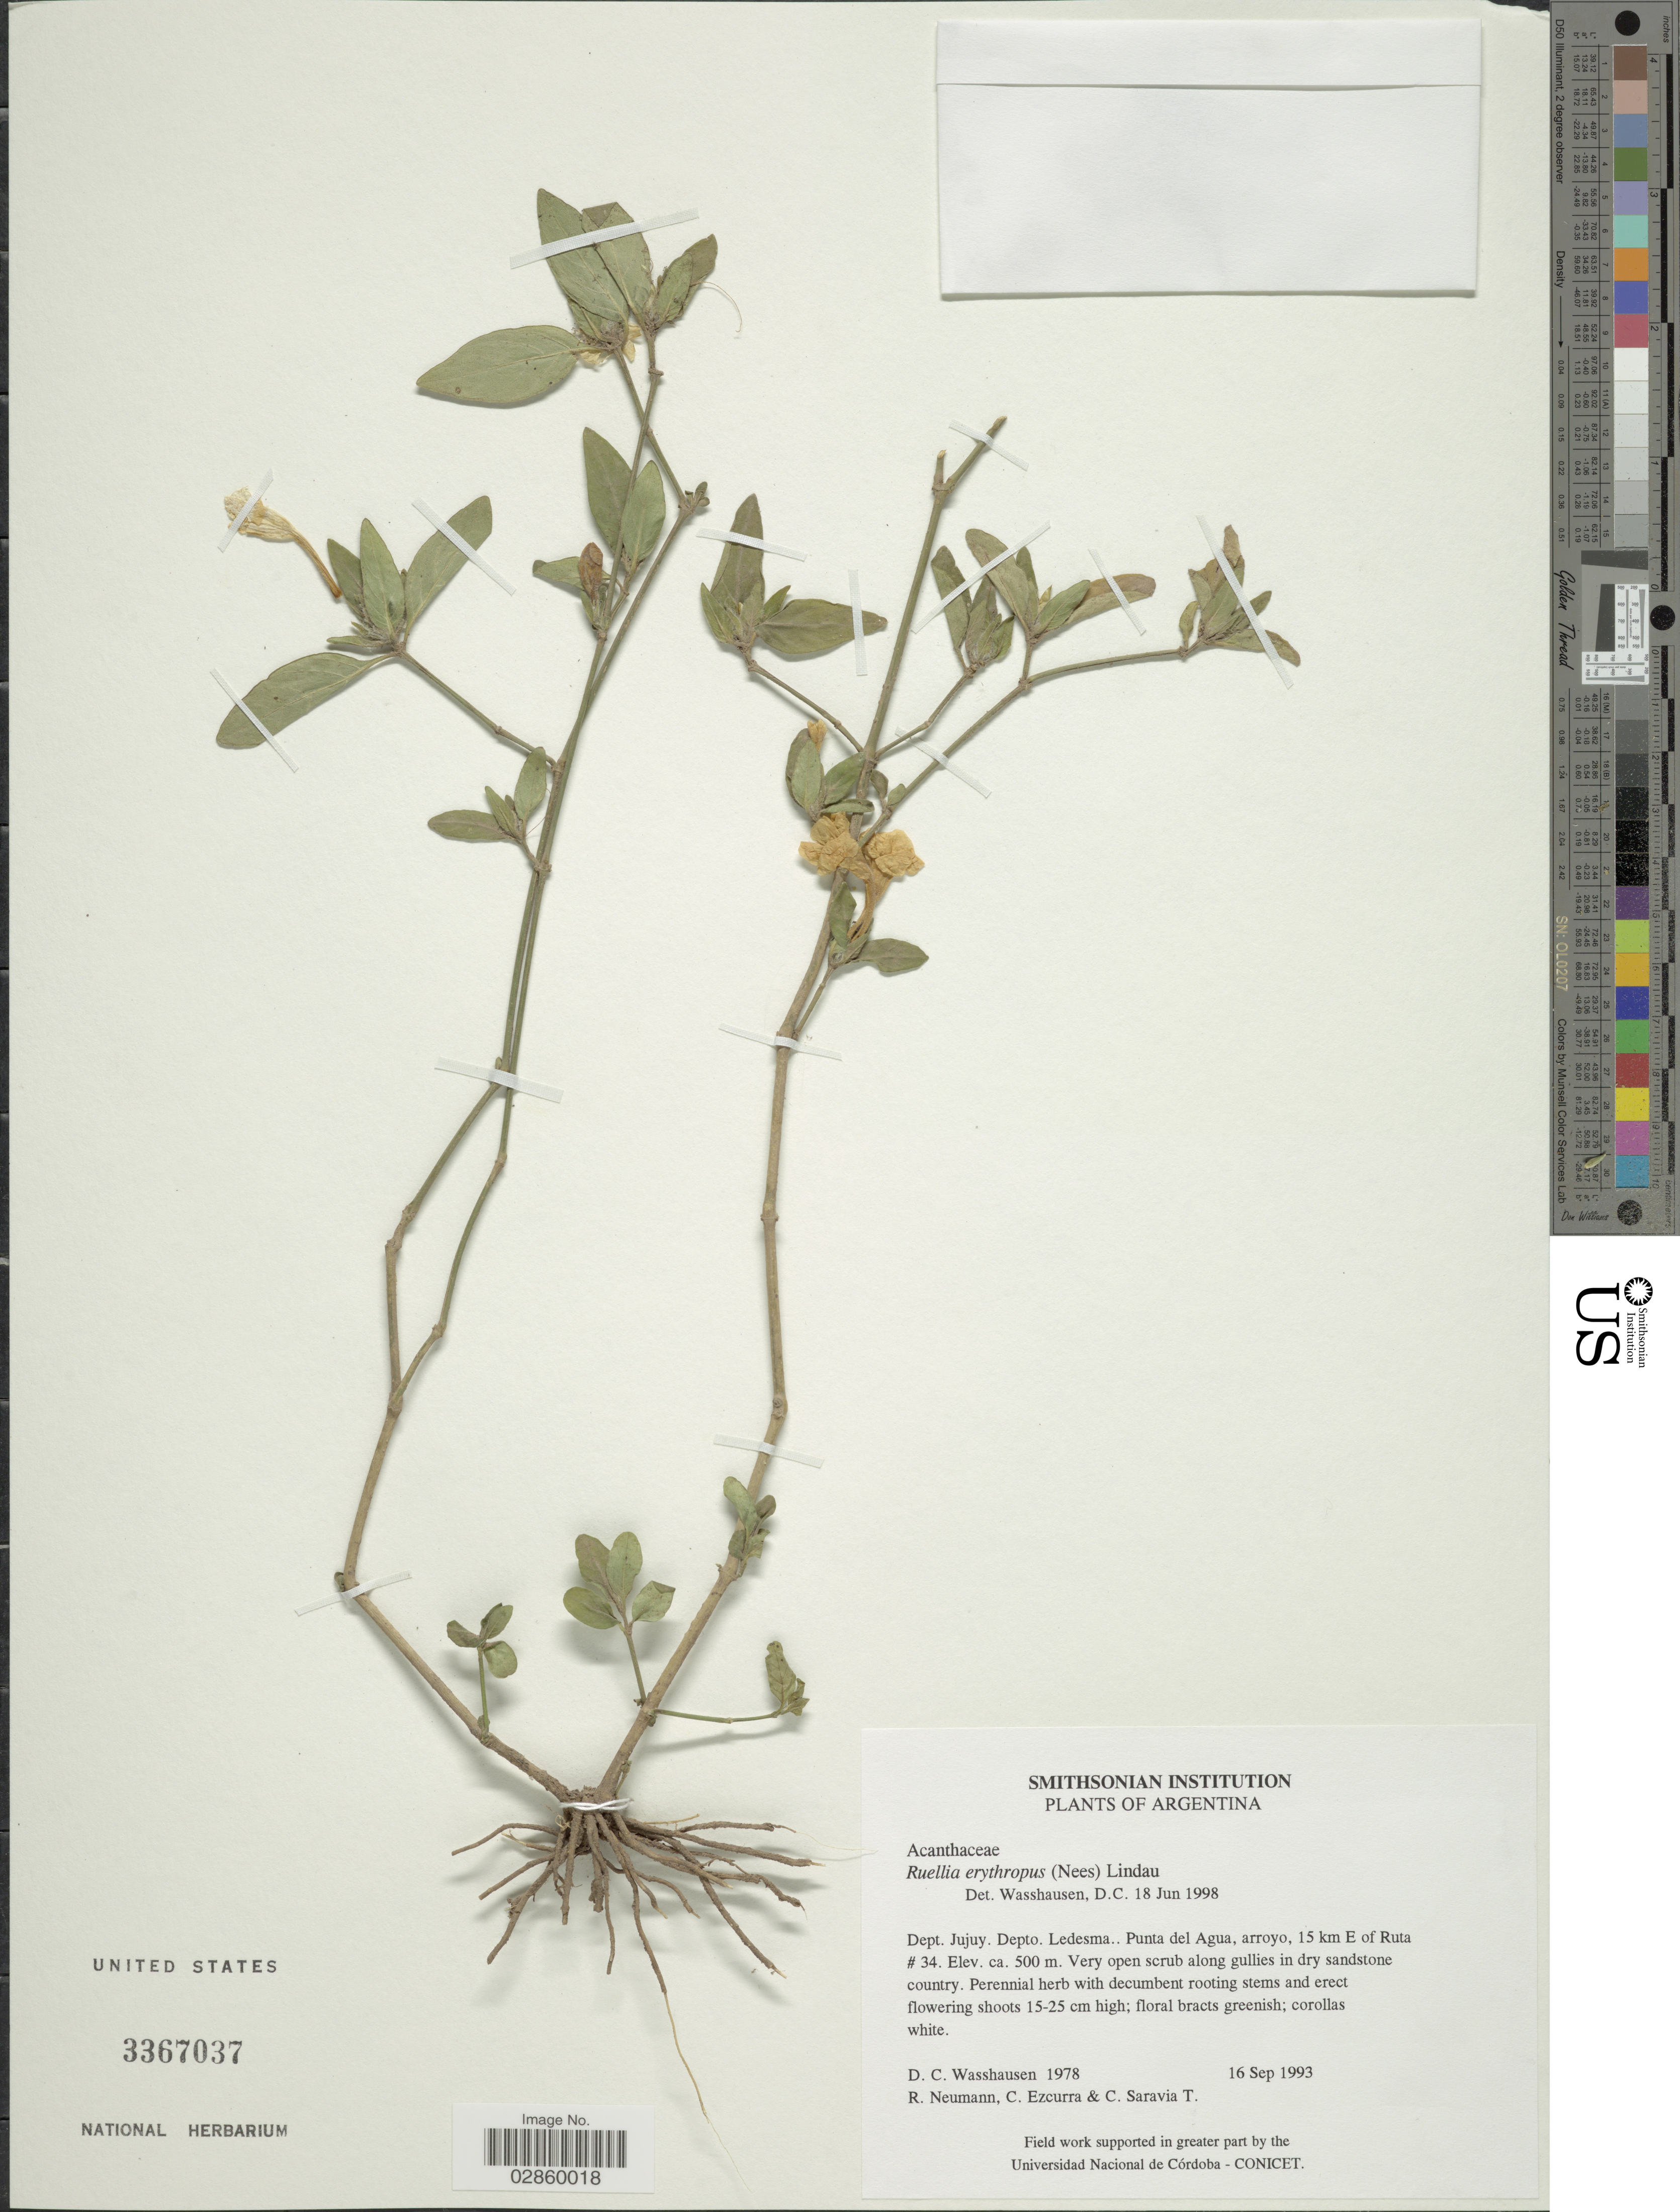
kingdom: Plantae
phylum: Tracheophyta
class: Magnoliopsida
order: Lamiales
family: Acanthaceae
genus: Ruellia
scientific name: Ruellia erythropus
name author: (Nees) Lindau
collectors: D. C. Wasshausen, R. Neumann, C. Ezcurra & C. Saravia T.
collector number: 1978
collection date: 1993-09-16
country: Argentina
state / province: Jujuy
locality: Dept. Jujuy, Depto. Ledesma, Punta del Agua, arroyo, 15 km E of Ruta #34.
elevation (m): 500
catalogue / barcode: US 3367037